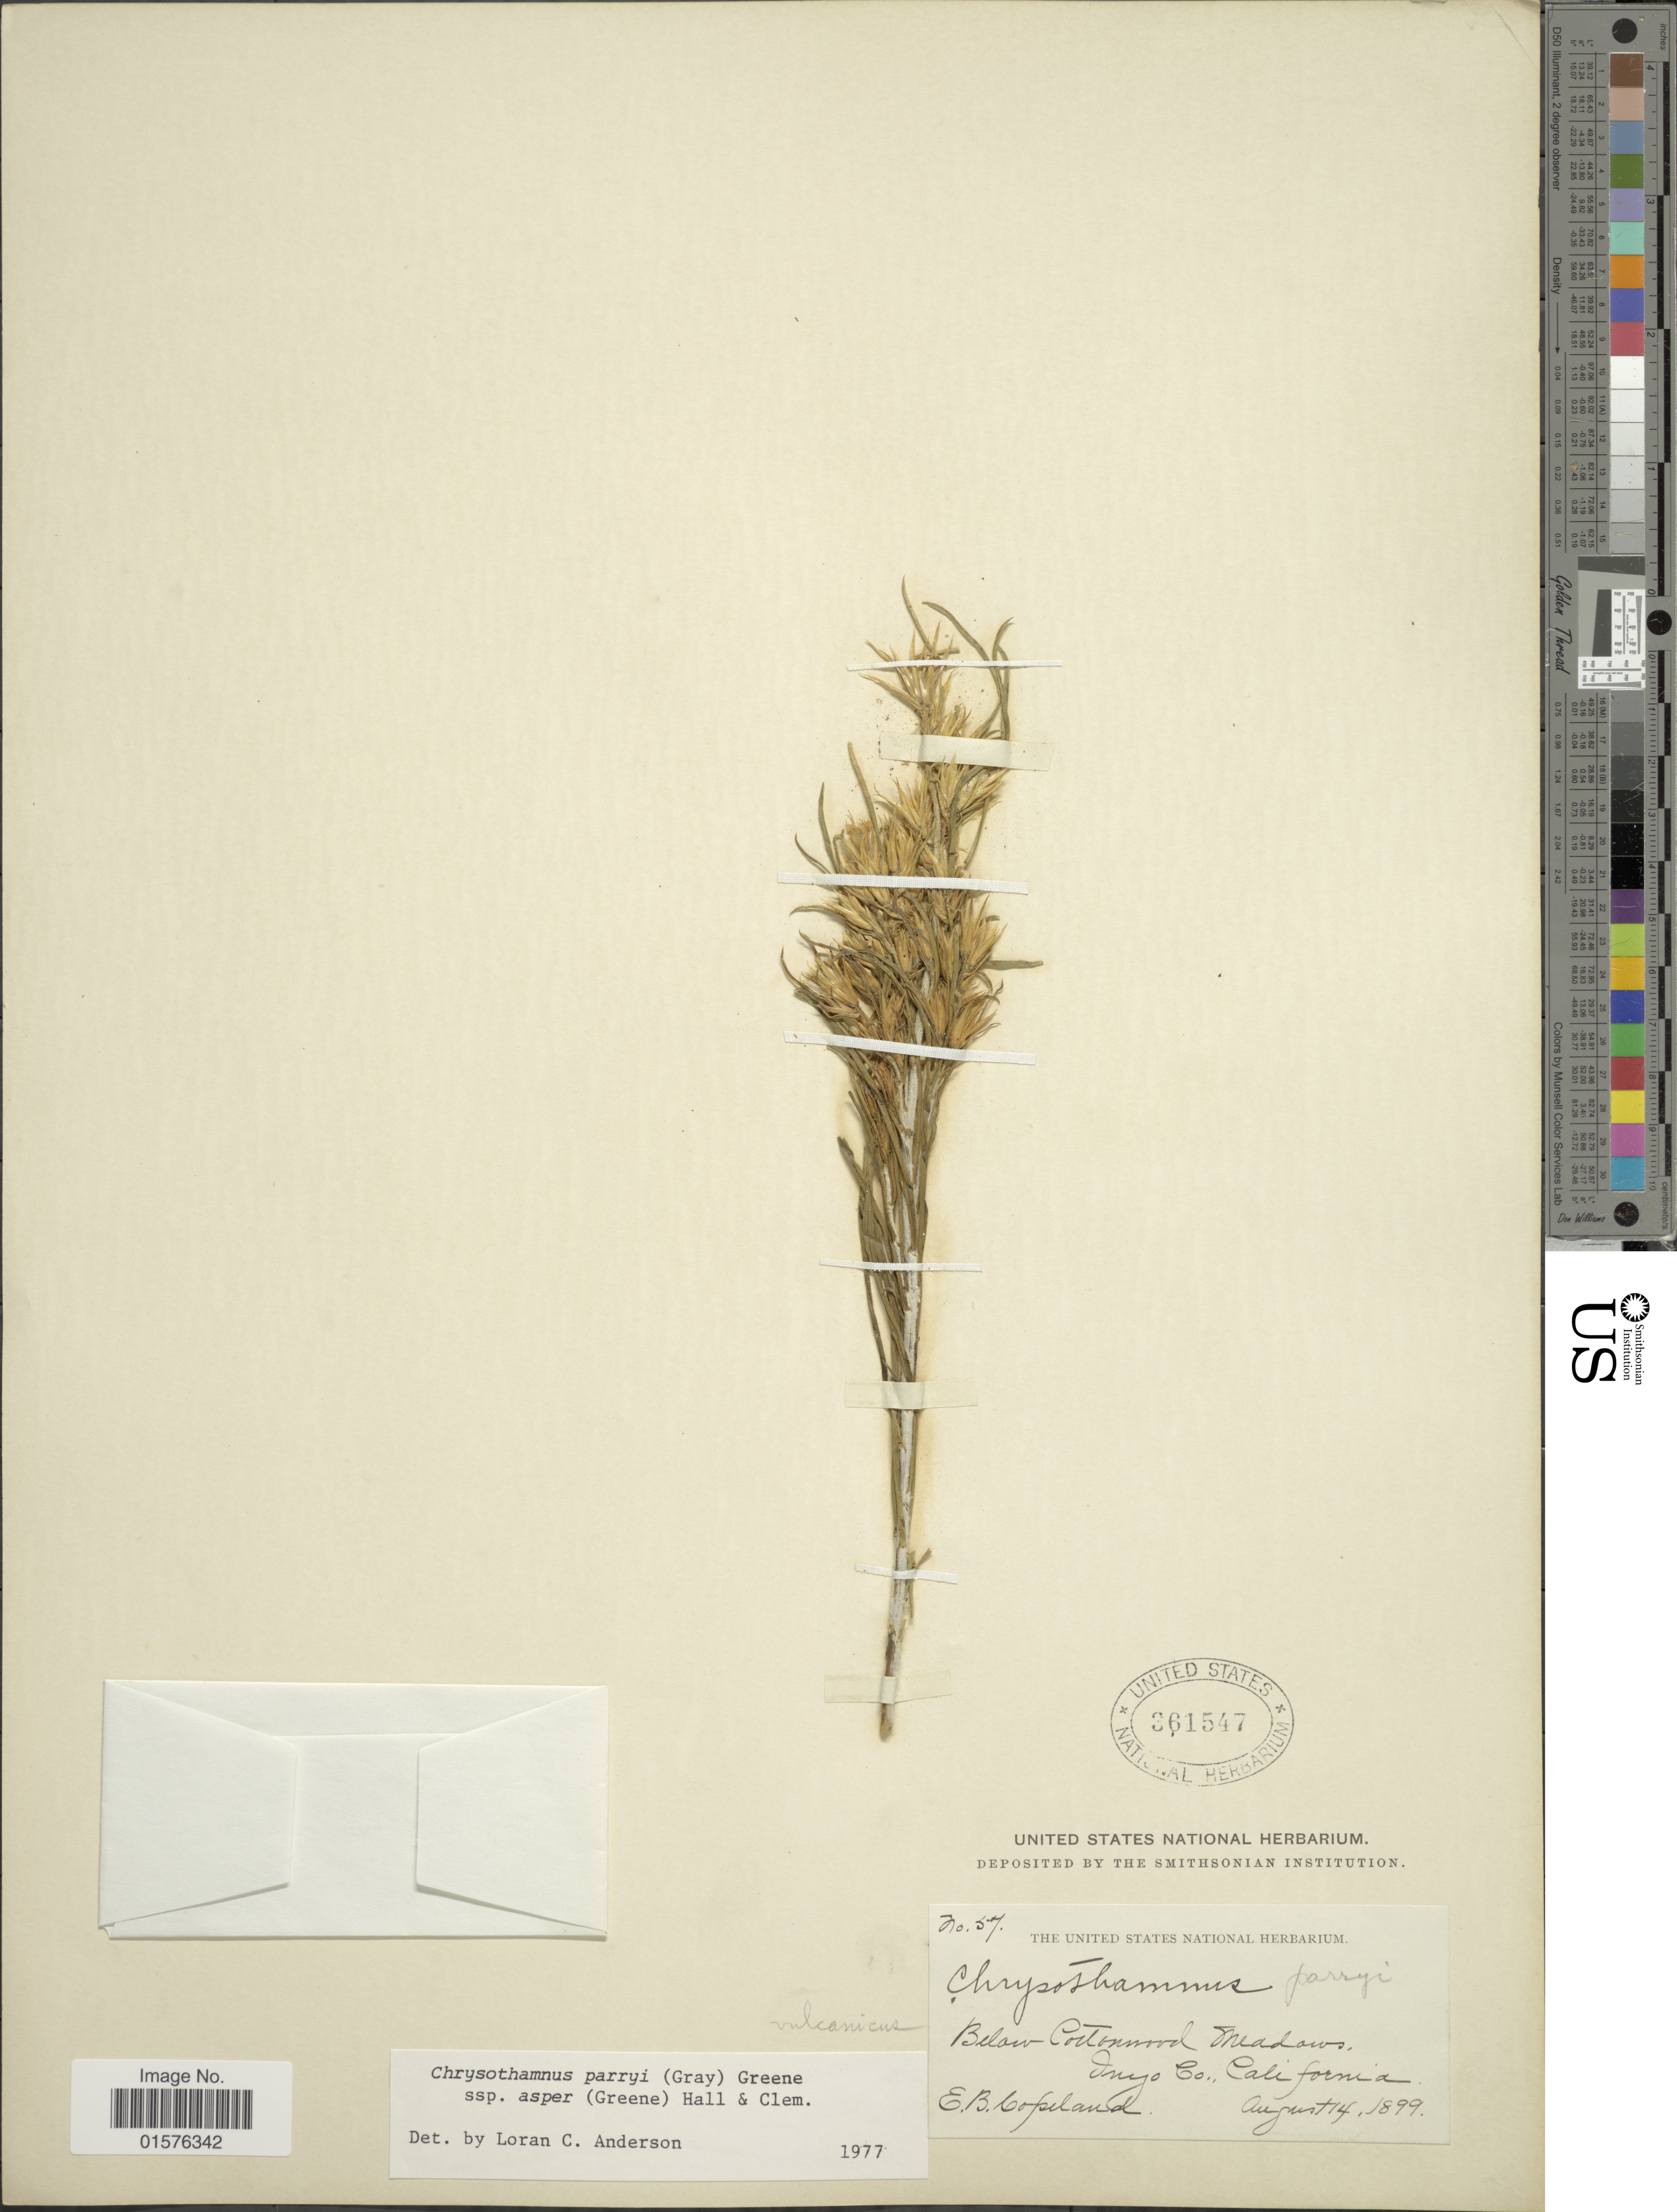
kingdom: Plantae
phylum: Tracheophyta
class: Magnoliopsida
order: Asterales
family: Asteraceae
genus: Ericameria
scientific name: Ericameria parryi var. aspera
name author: (S.W. Greene) G.L. Nesom & G.I. Baird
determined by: Urbatsch, Lowell E., Curator (LSU), Louisiana State University (UNITED STATES)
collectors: E. B. Copeland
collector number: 57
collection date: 1899-08-14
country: United States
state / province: California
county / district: Inyo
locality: Below Portonwood Meadowsm Inyo Co.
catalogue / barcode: US 361547